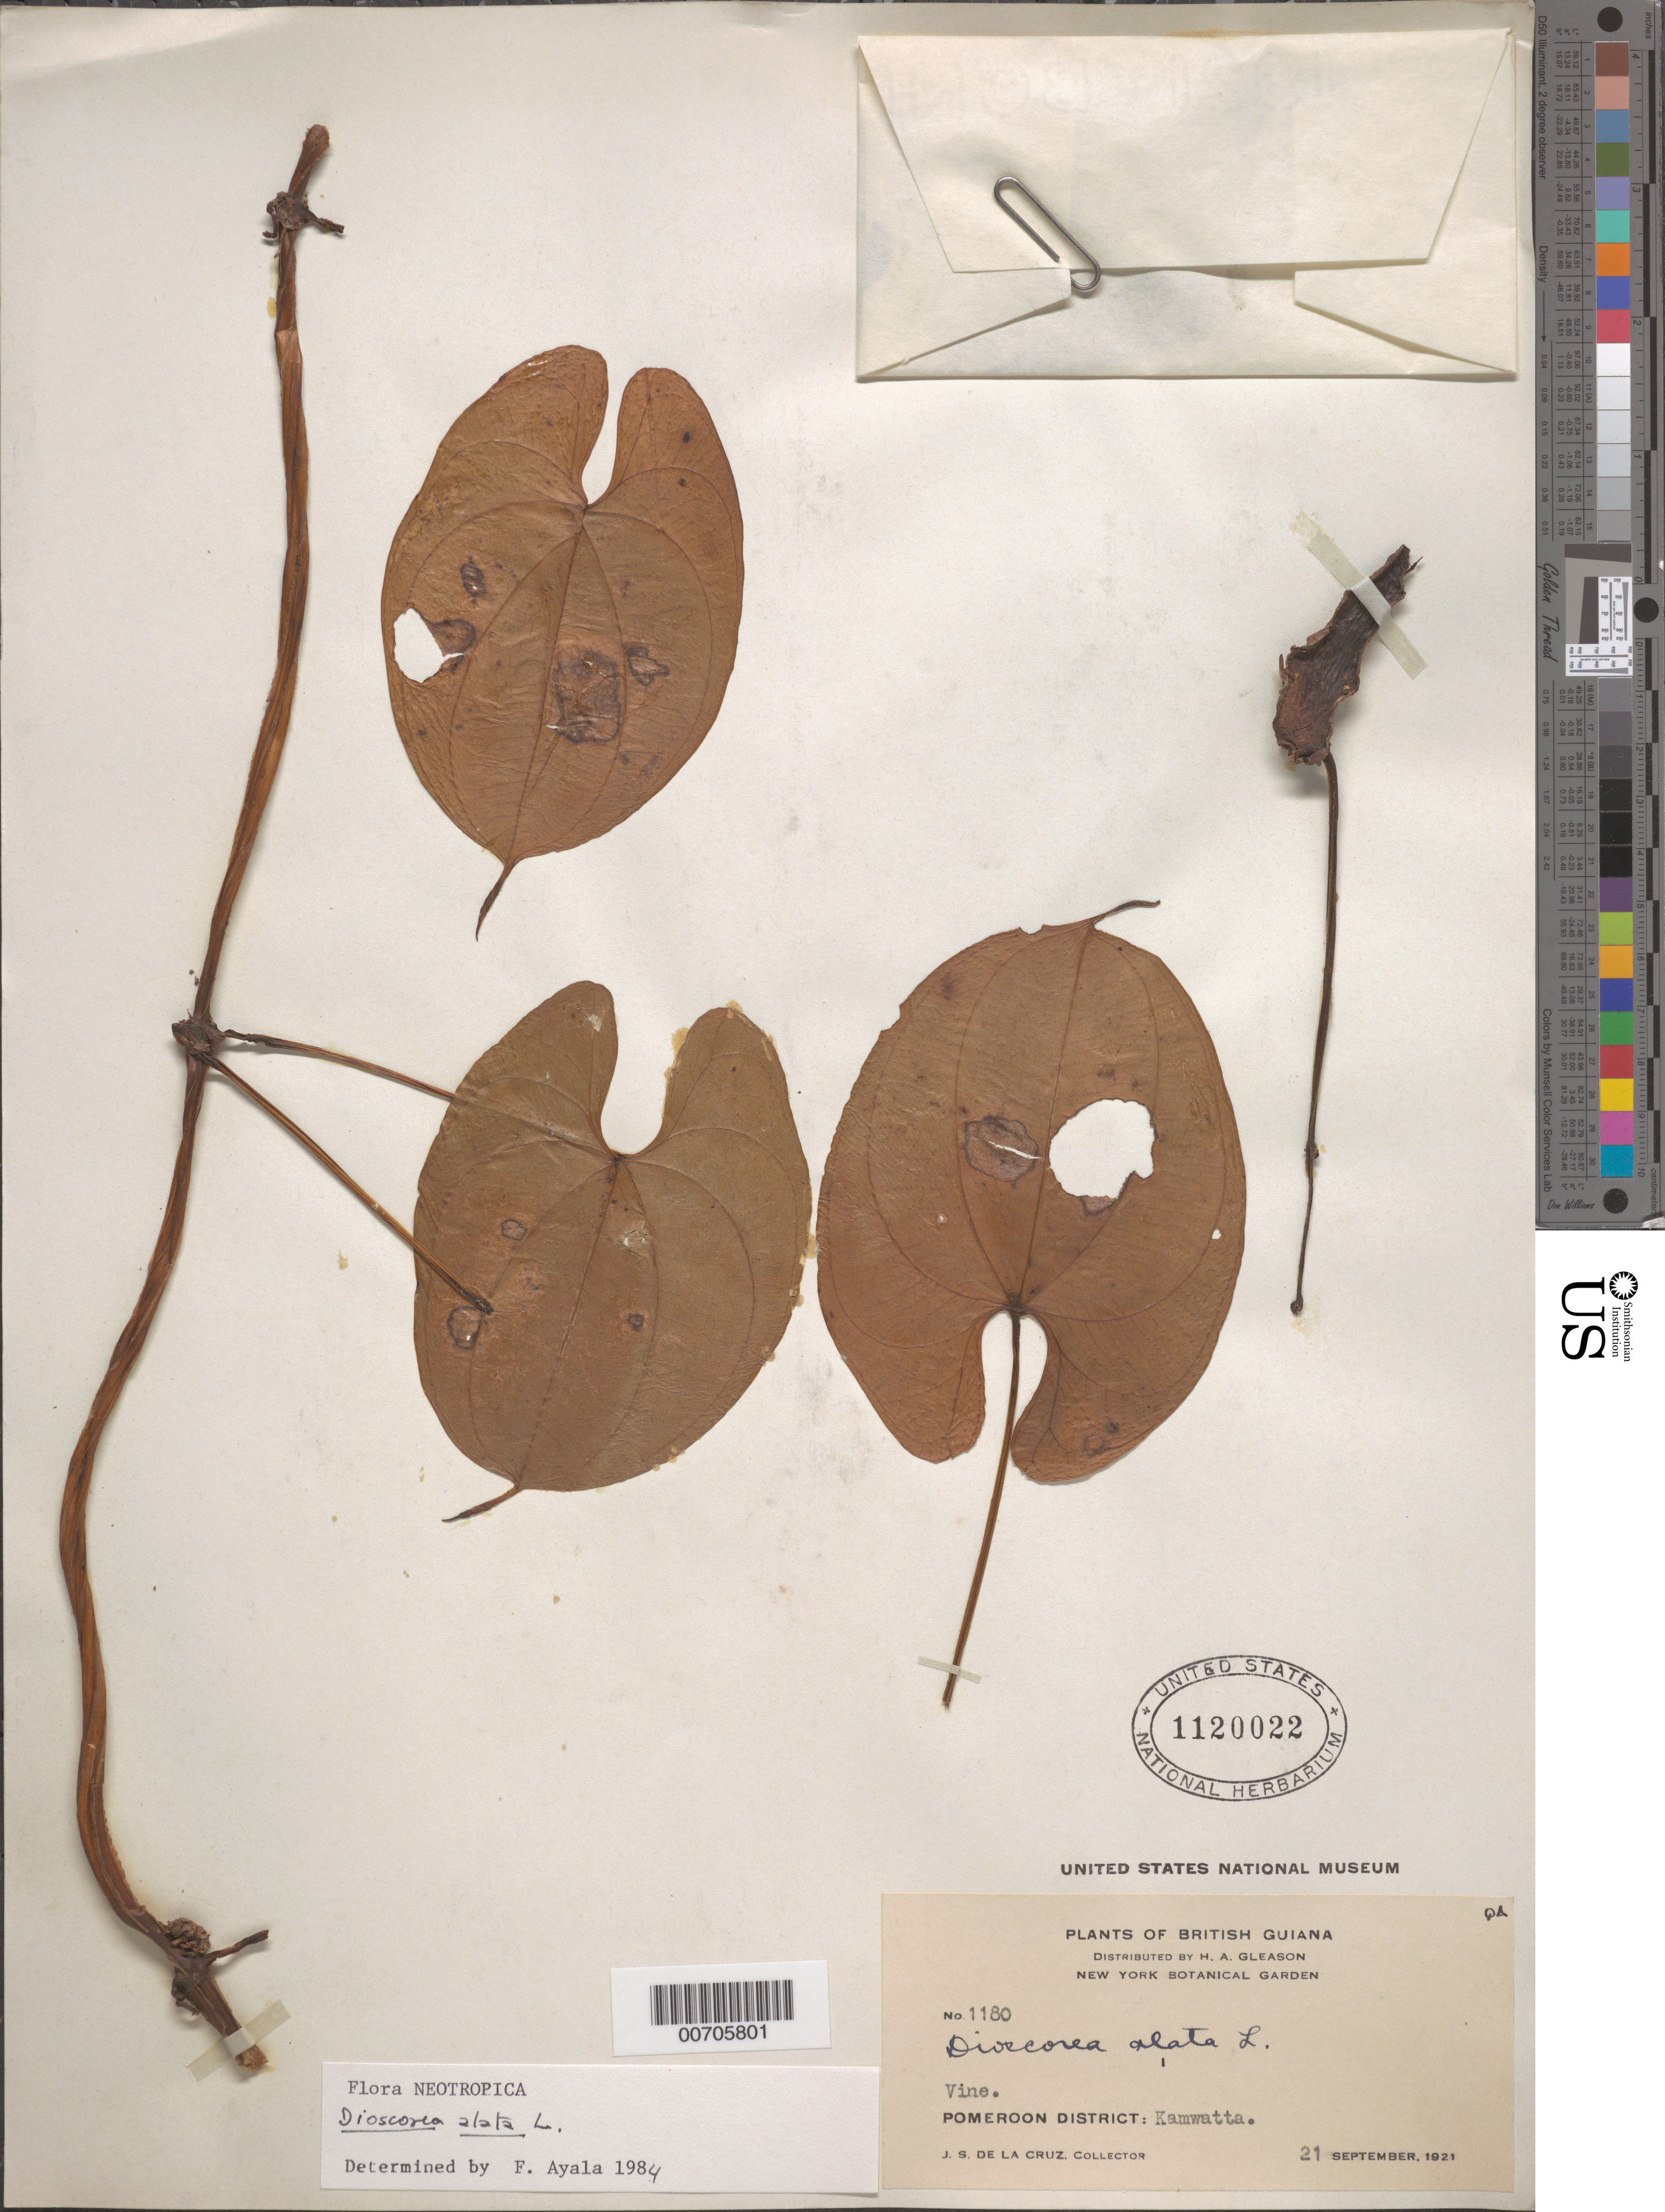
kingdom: Plantae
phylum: Tracheophyta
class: Liliopsida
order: Dioscoreales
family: Dioscoreaceae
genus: Dioscorea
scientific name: Dioscorea alata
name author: L.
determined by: Ayala F., Franklin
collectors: J. S. de la Cruz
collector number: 1180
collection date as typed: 21-Sep-21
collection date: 1921-09-21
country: Guyana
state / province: Barima-Waini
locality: Kamwatta, Pomeroon Dist.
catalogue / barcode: US 1120022